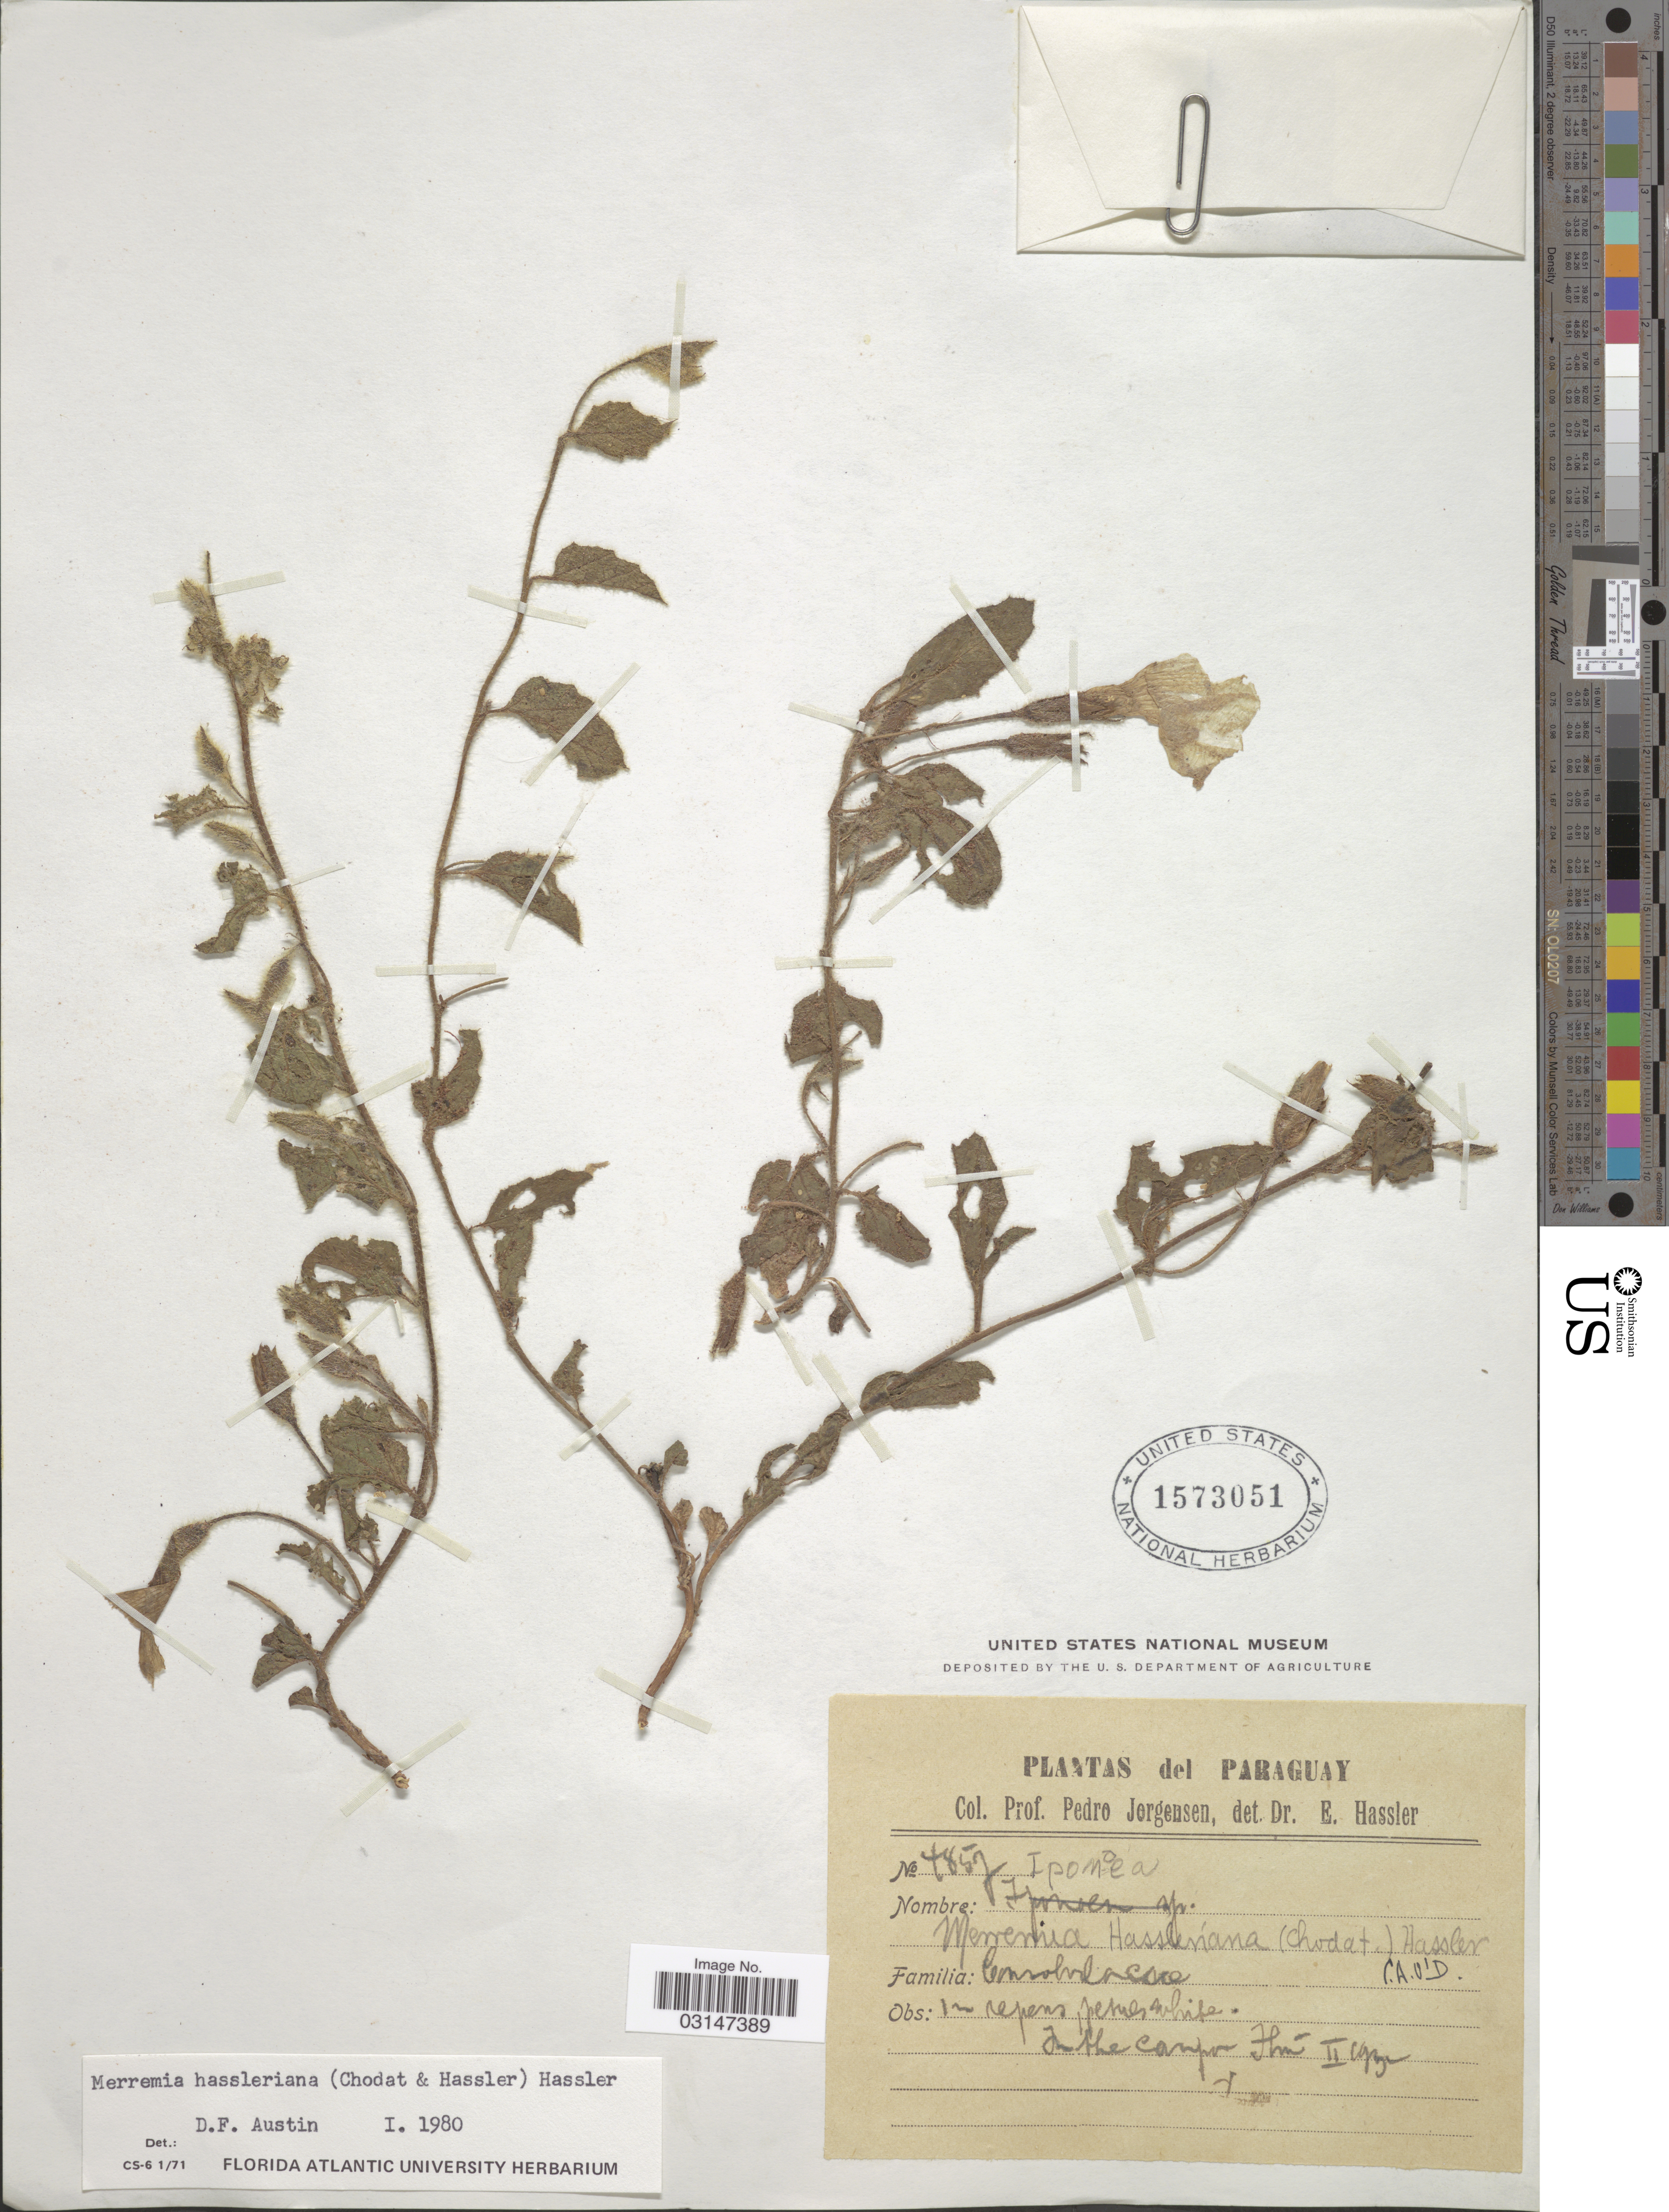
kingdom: Plantae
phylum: Tracheophyta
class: Magnoliopsida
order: Solanales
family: Convolvulaceae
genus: Distimake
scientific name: Distimake hasslerianus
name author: (Chodat) A. R. Simões & Staples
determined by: Strong, Mark T., (BOT), Smithsonian Institution - National Museum of Natural History (UNITED STATES)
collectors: P. Jörgensen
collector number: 4857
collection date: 1925-02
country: Paraguay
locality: In the campo Ihú.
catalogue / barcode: US 1573051